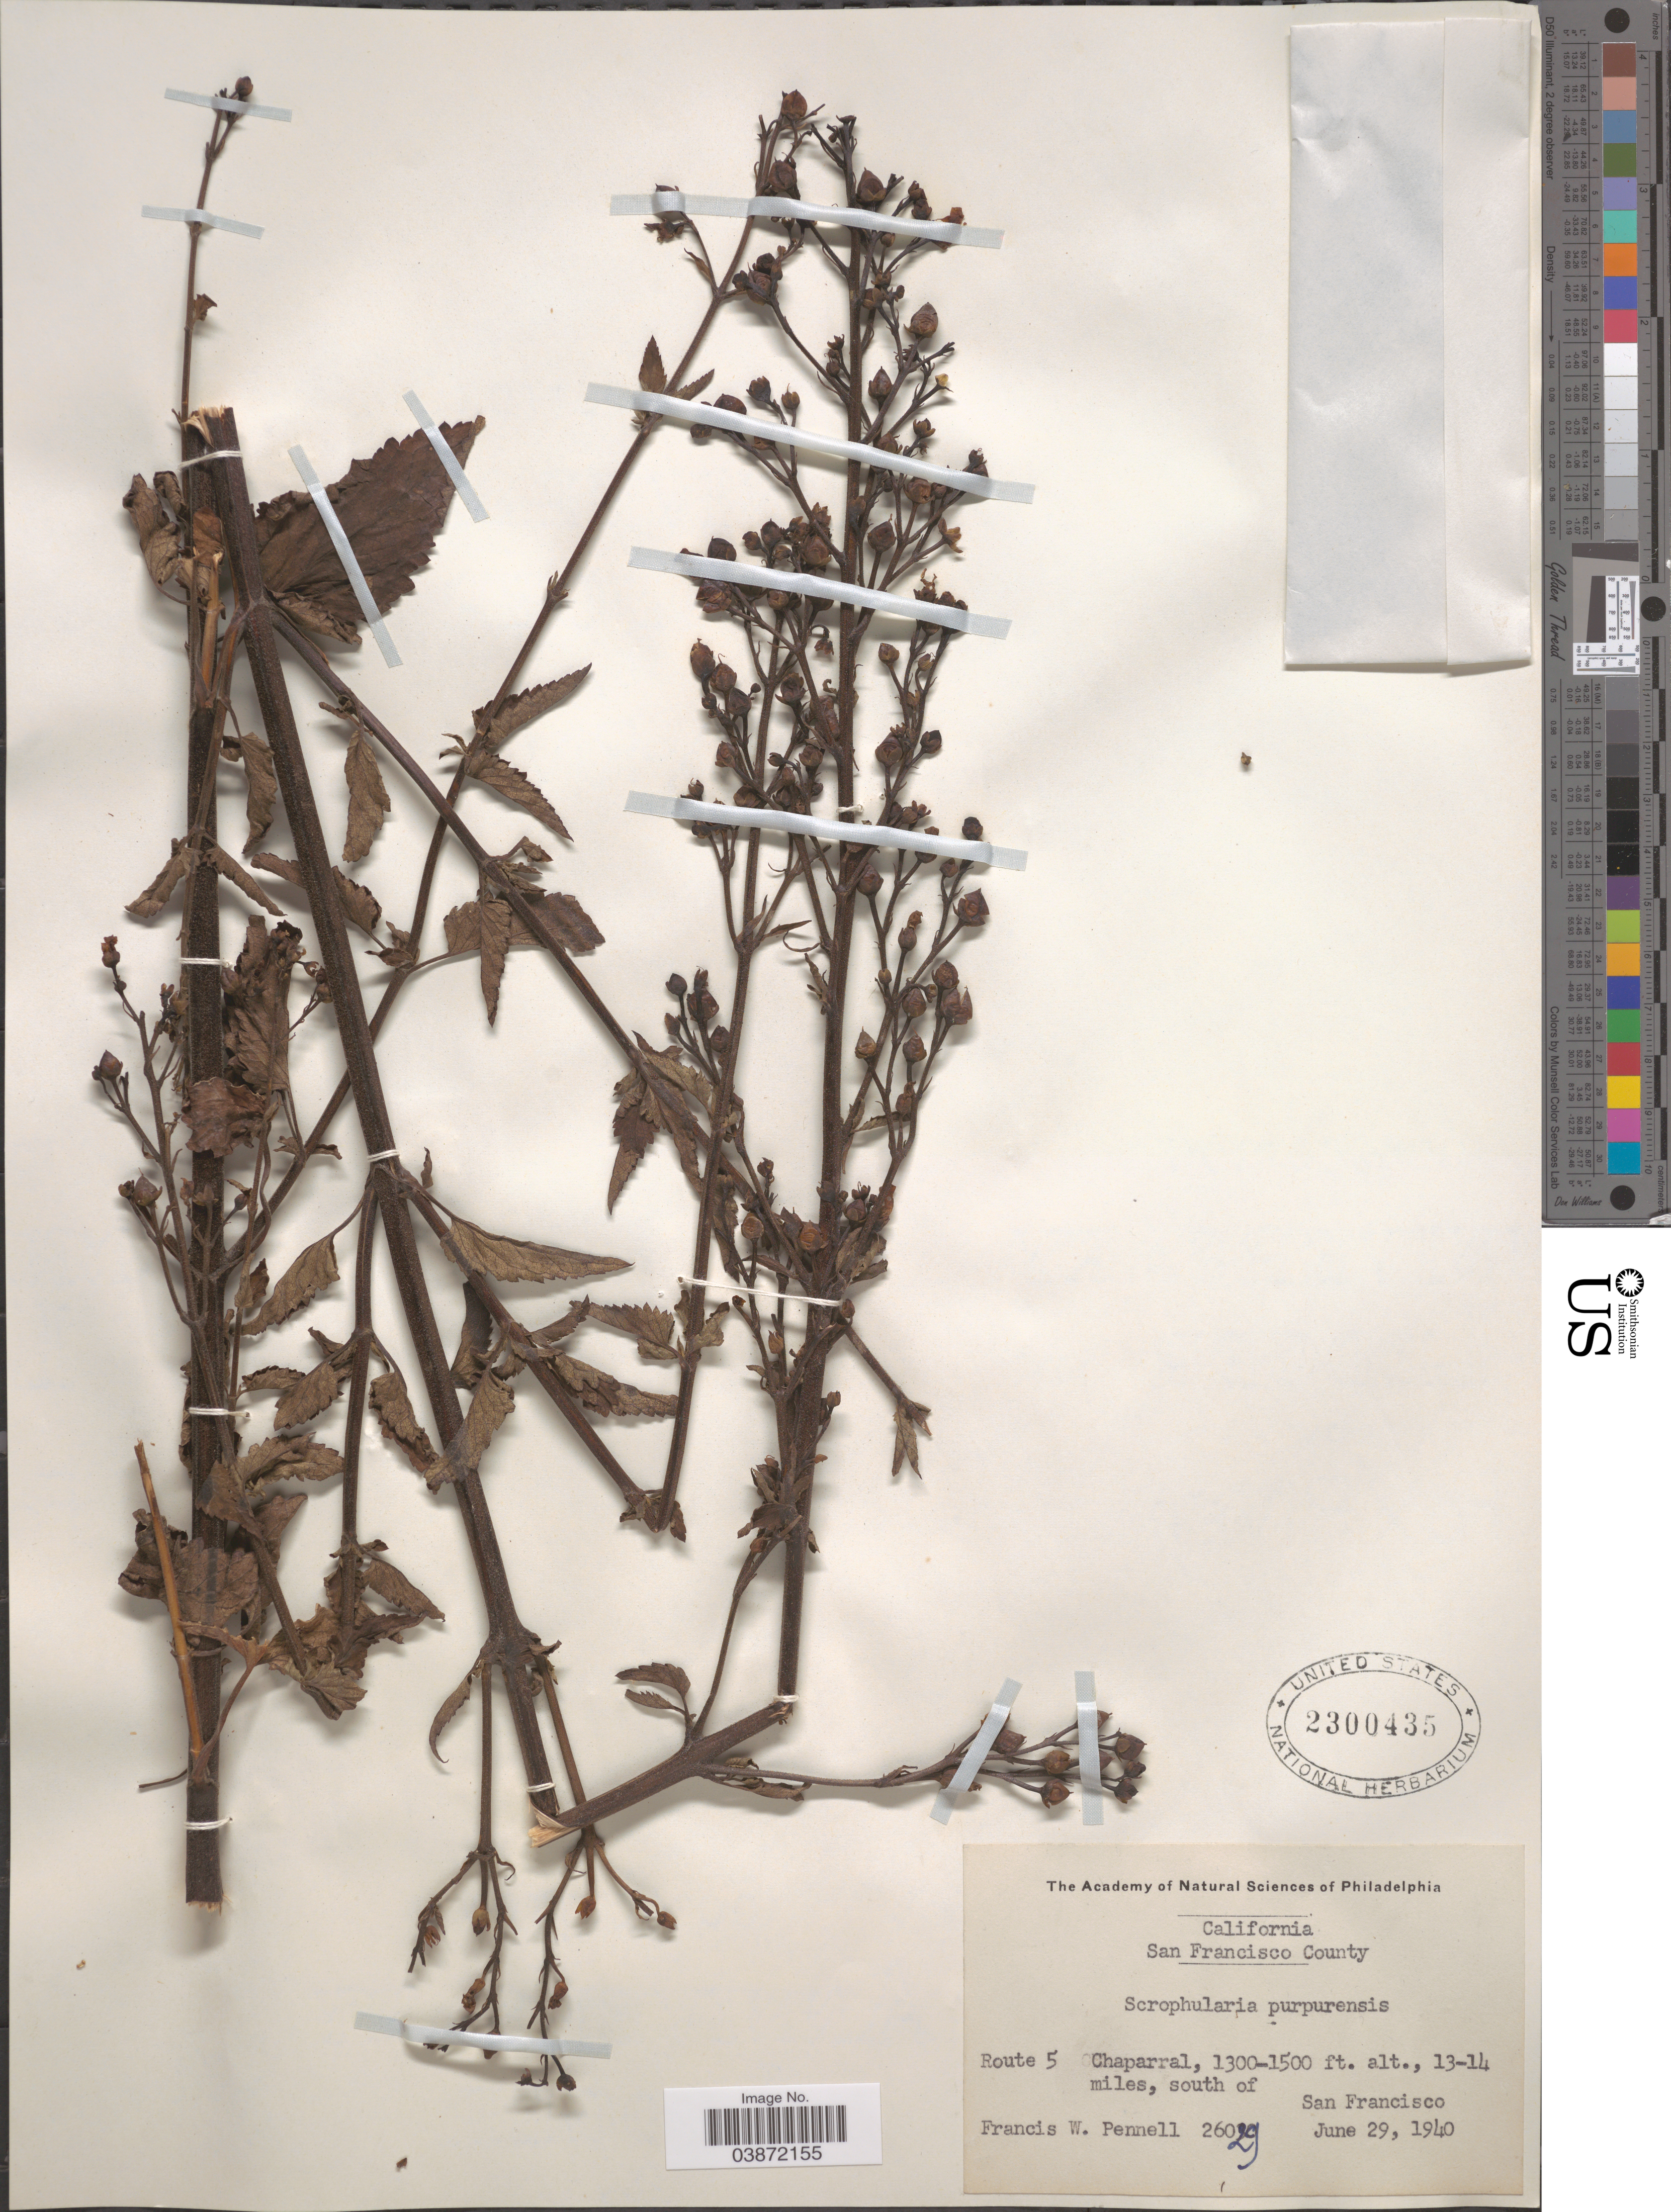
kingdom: Plantae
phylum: Tracheophyta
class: Magnoliopsida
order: Lamiales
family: Scrophulariaceae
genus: Scrophularia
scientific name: Scrophularia sp.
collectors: F. W. Pennell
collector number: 26029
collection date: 1940-06-29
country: United States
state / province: California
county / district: San Francisco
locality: San Francisco County. Route 5. Chaparral, 13-14 miles, south of San Francisco.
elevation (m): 396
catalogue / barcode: US 2300435